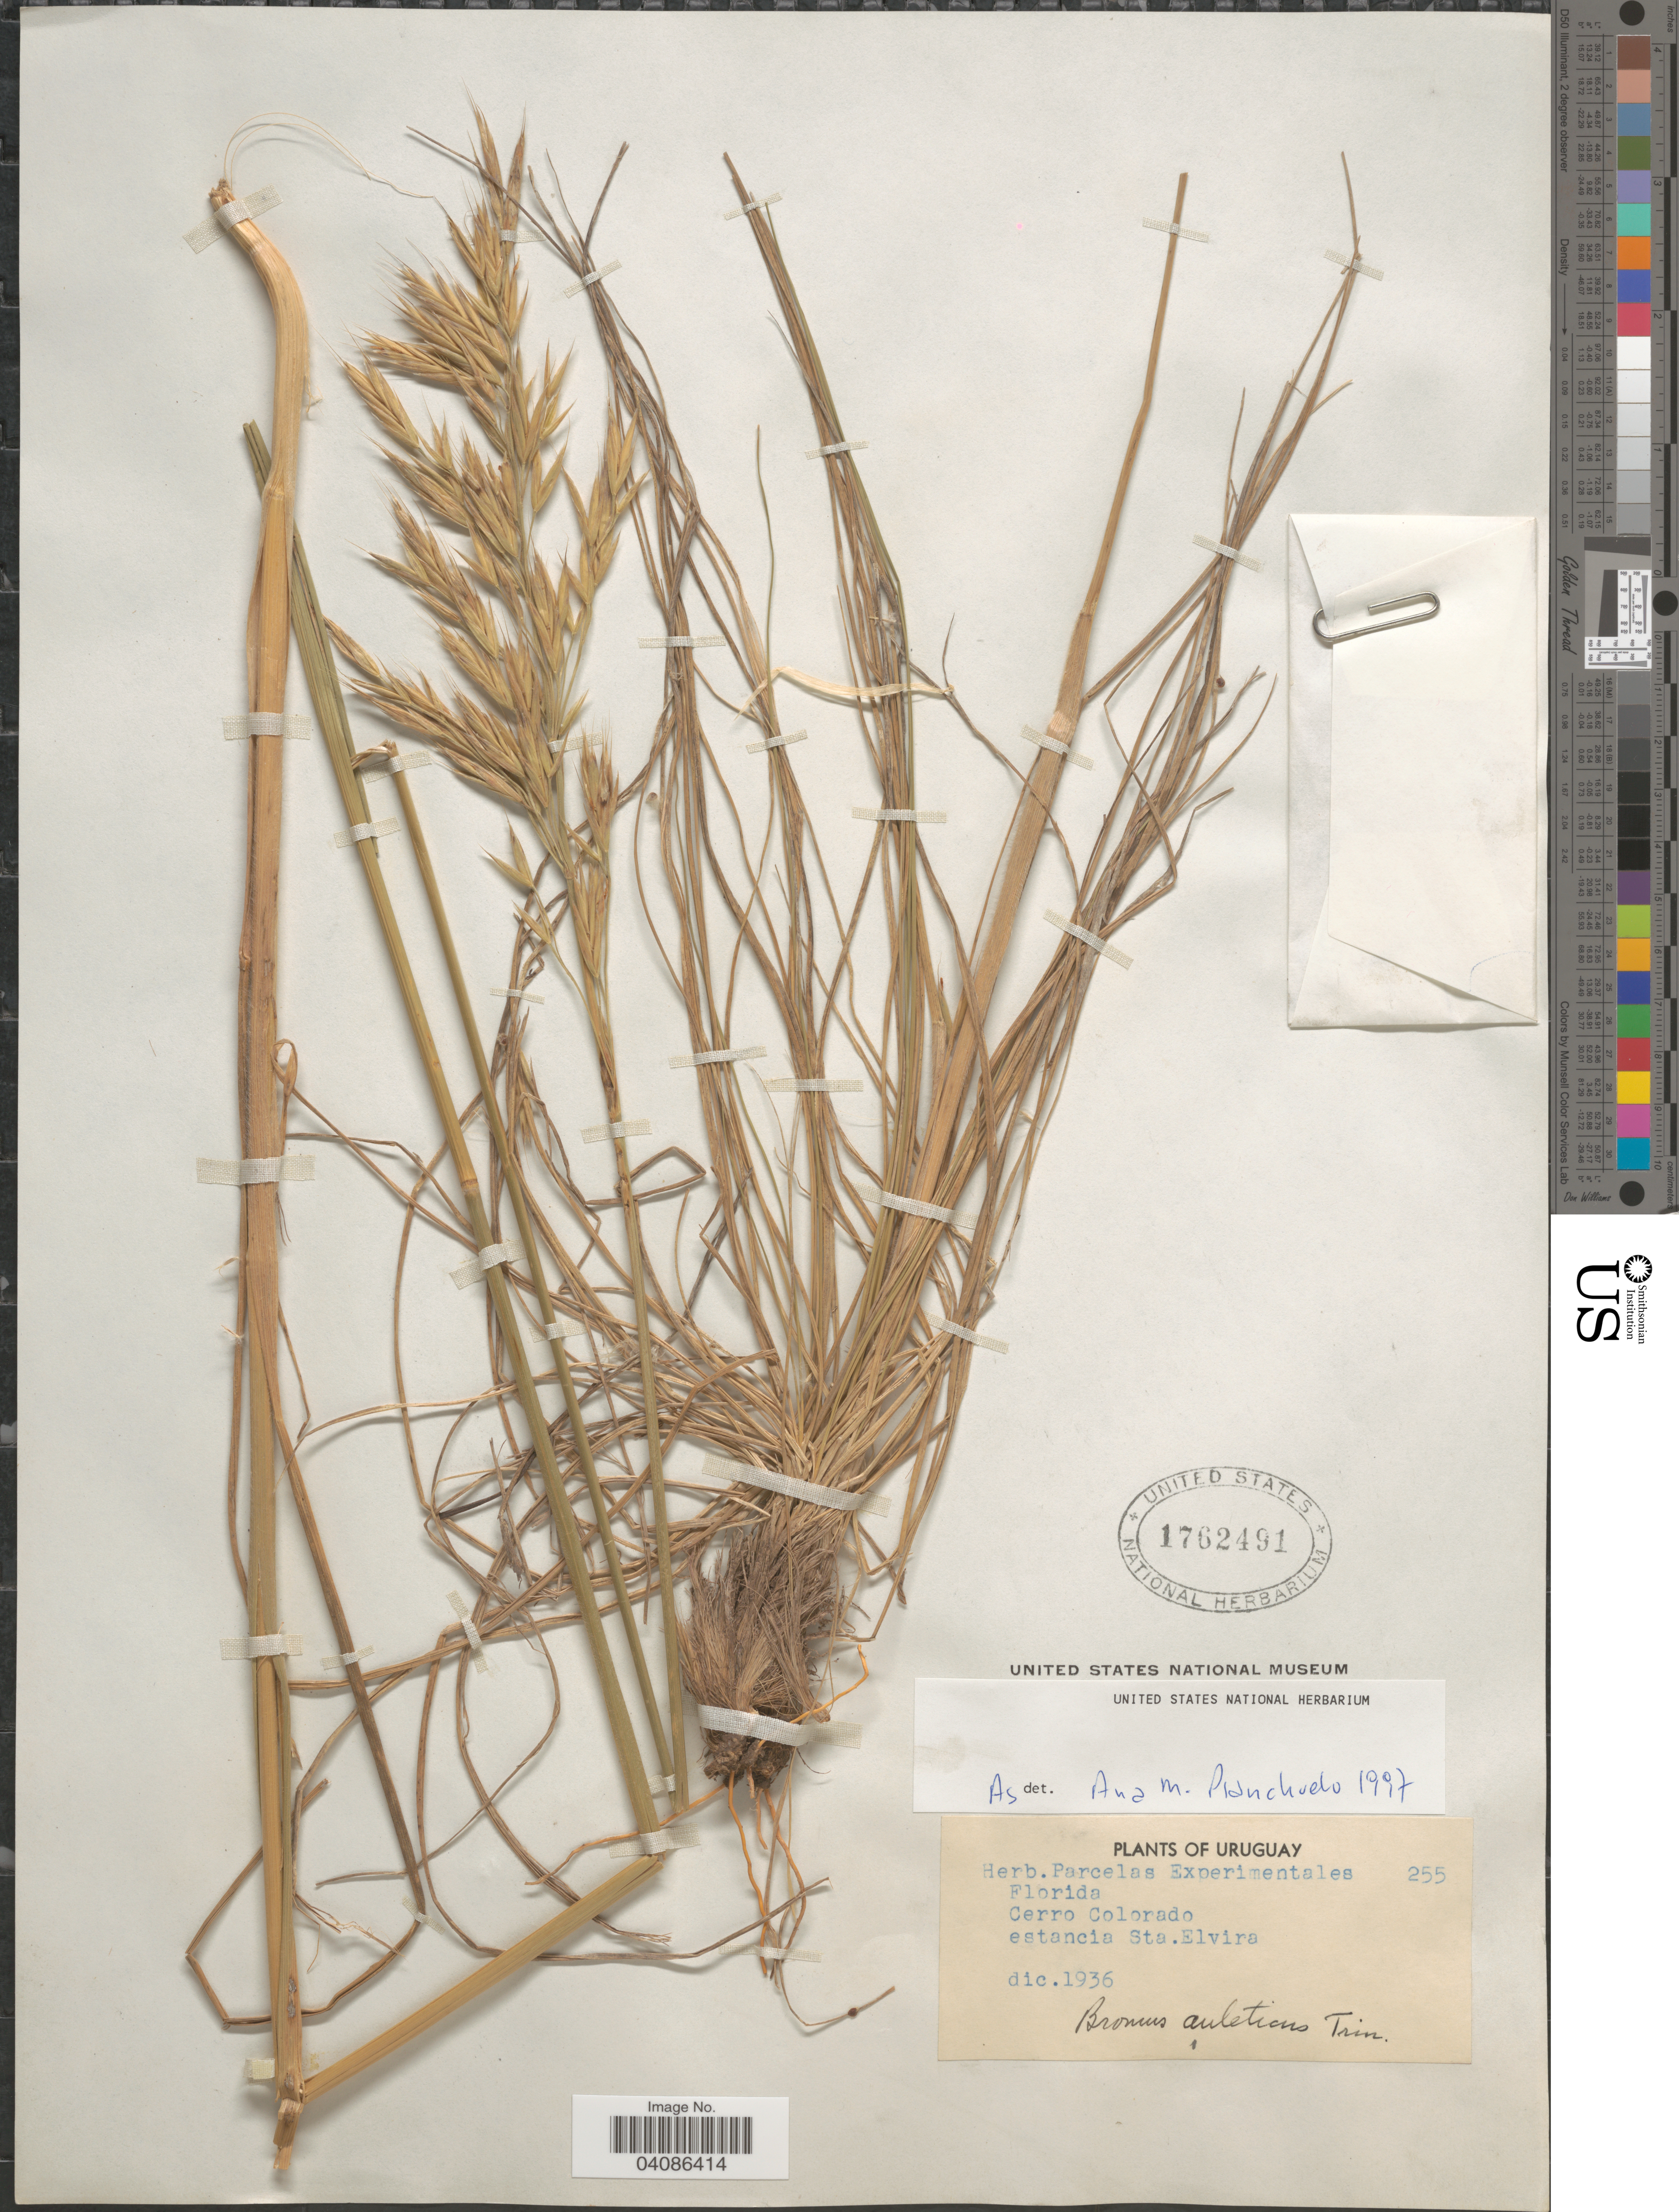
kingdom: Plantae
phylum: Tracheophyta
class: Liliopsida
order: Poales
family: Poaceae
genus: Bromus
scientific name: Bromus auleticus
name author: Trin. ex Nees in Mart.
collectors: ex herb. Parcelas Experimentales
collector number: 255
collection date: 1936-12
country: Uruguay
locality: Cerro Colorado estancia Sta. Elvira.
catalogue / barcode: US 1762491